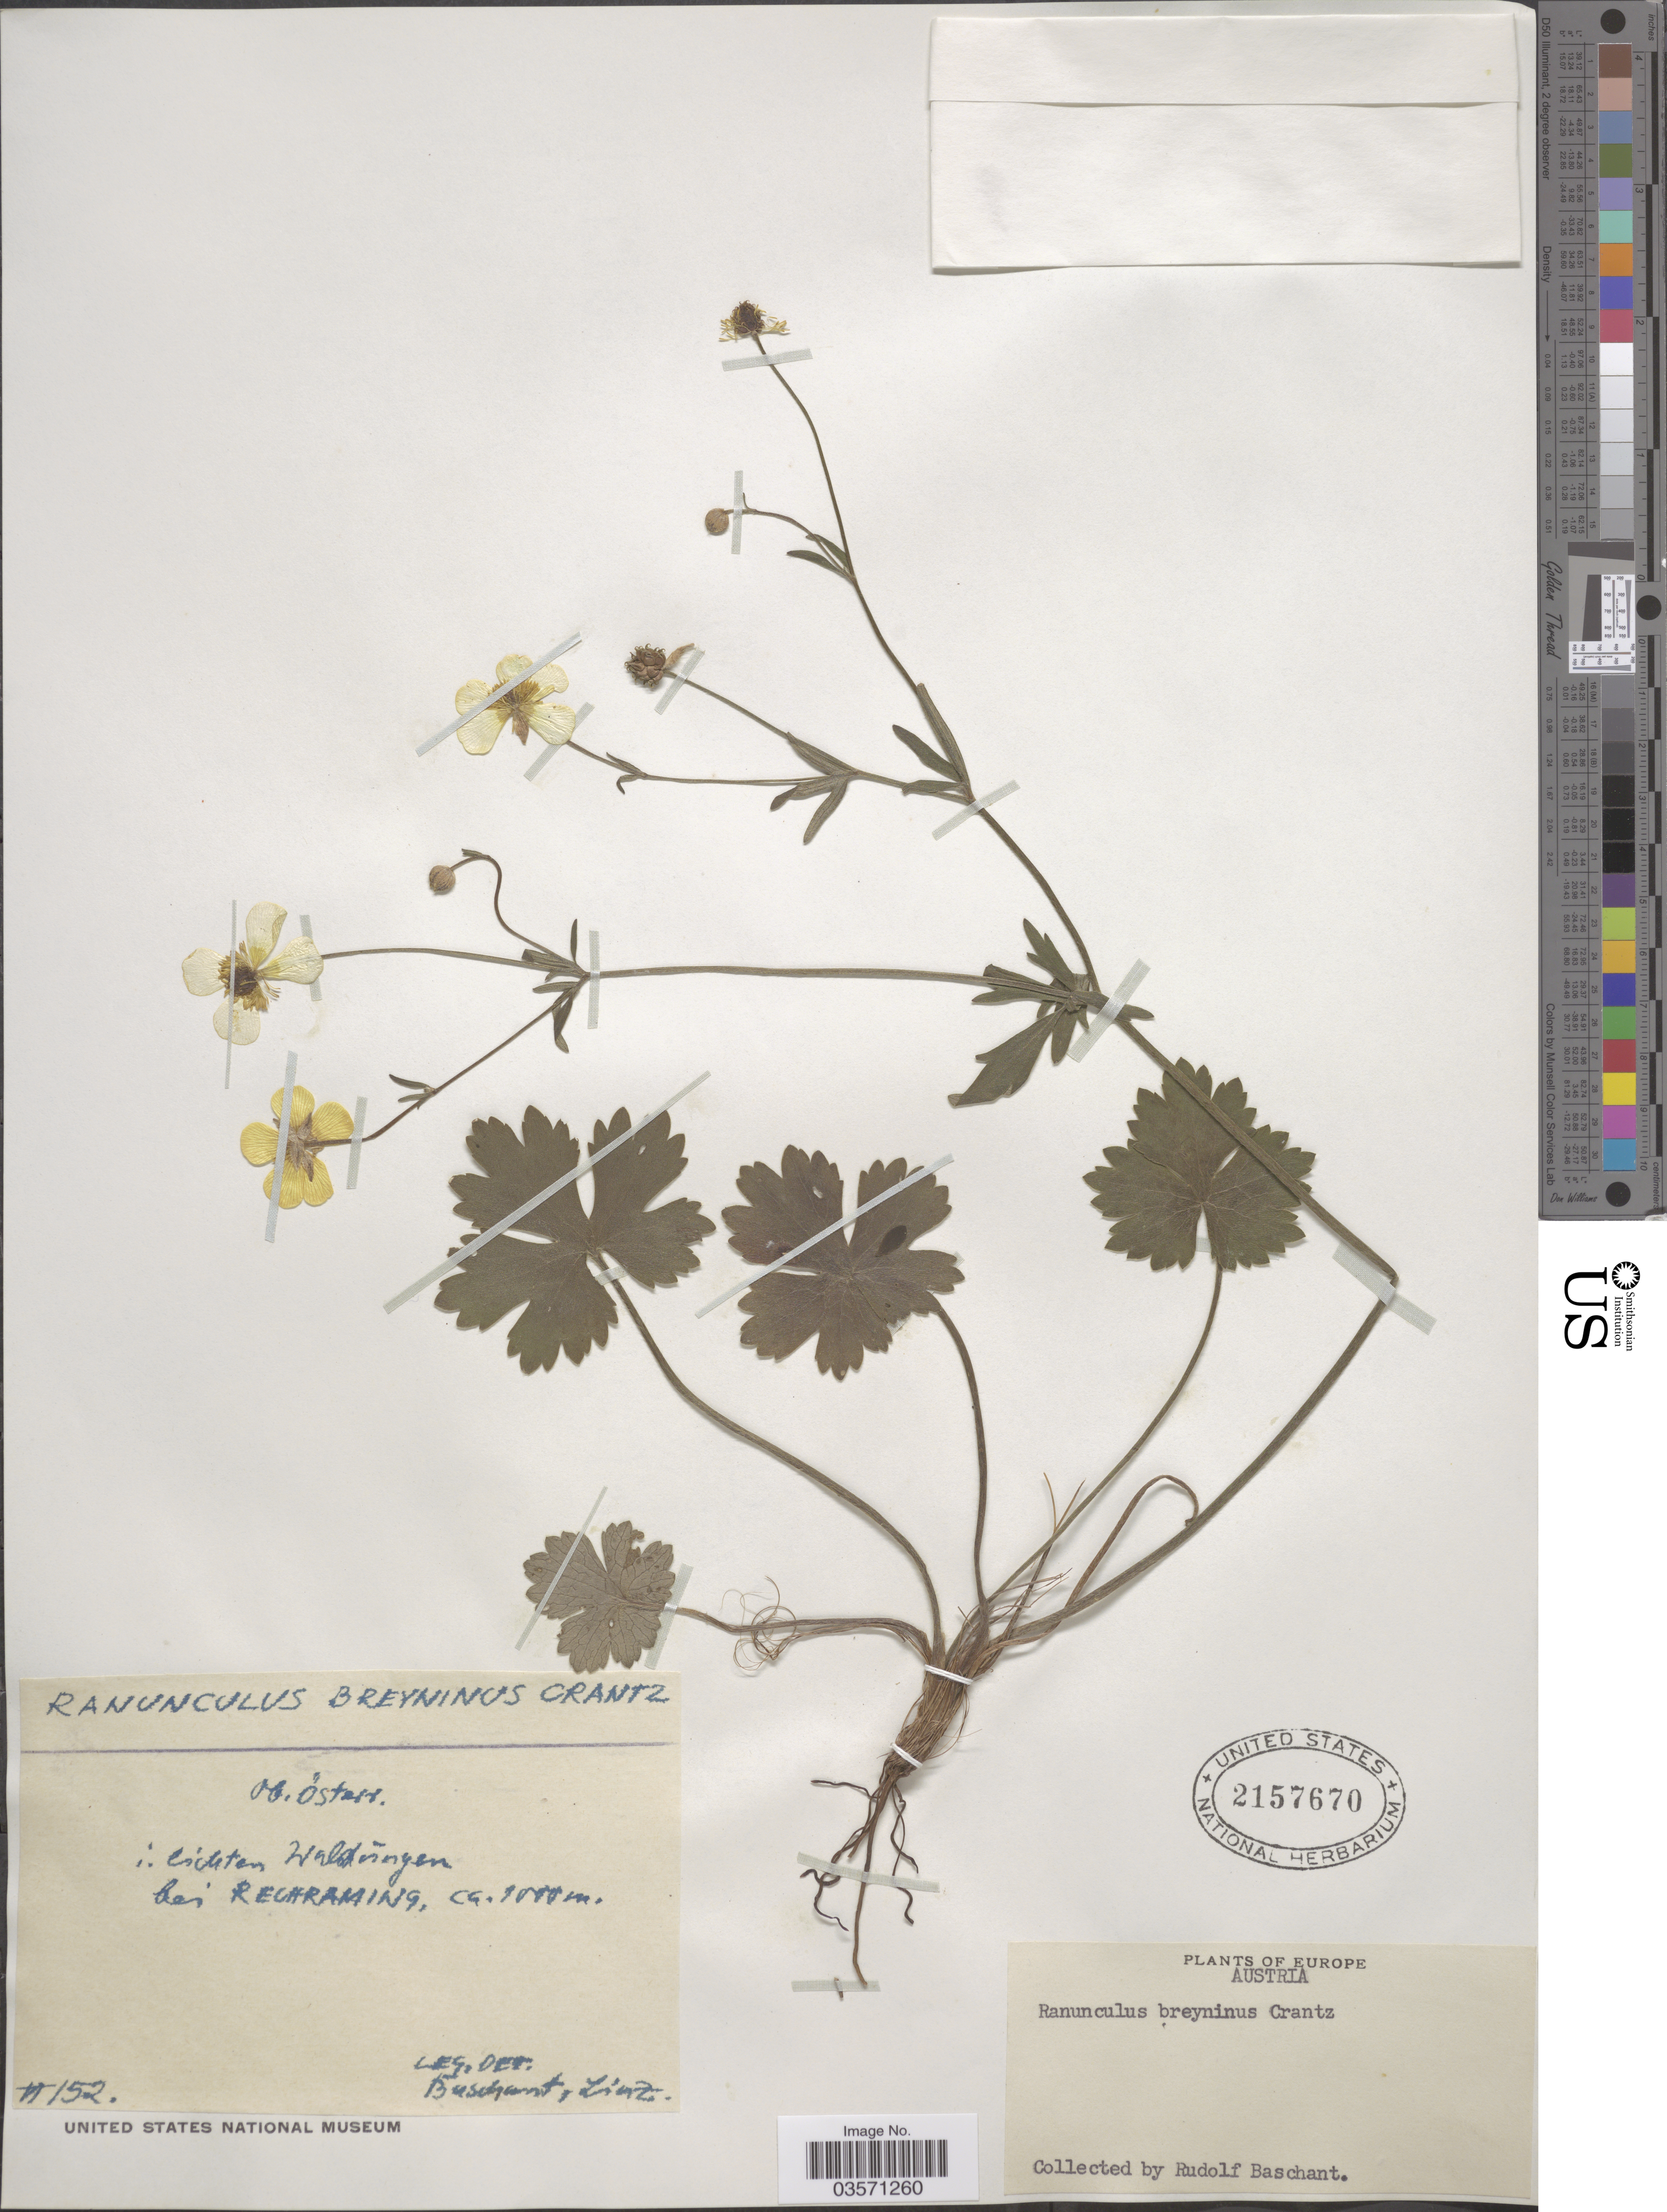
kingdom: Plantae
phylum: Tracheophyta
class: Magnoliopsida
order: Ranunculales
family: Ranunculaceae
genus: Ranunculus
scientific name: Ranunculus breyninus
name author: Crantz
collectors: R. Baschant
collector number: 152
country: Austria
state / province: Oberosterreich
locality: Ob. Österr. i. lichten Waldingen bei Recaraming. [interpreted]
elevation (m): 1000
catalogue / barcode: US 2157670